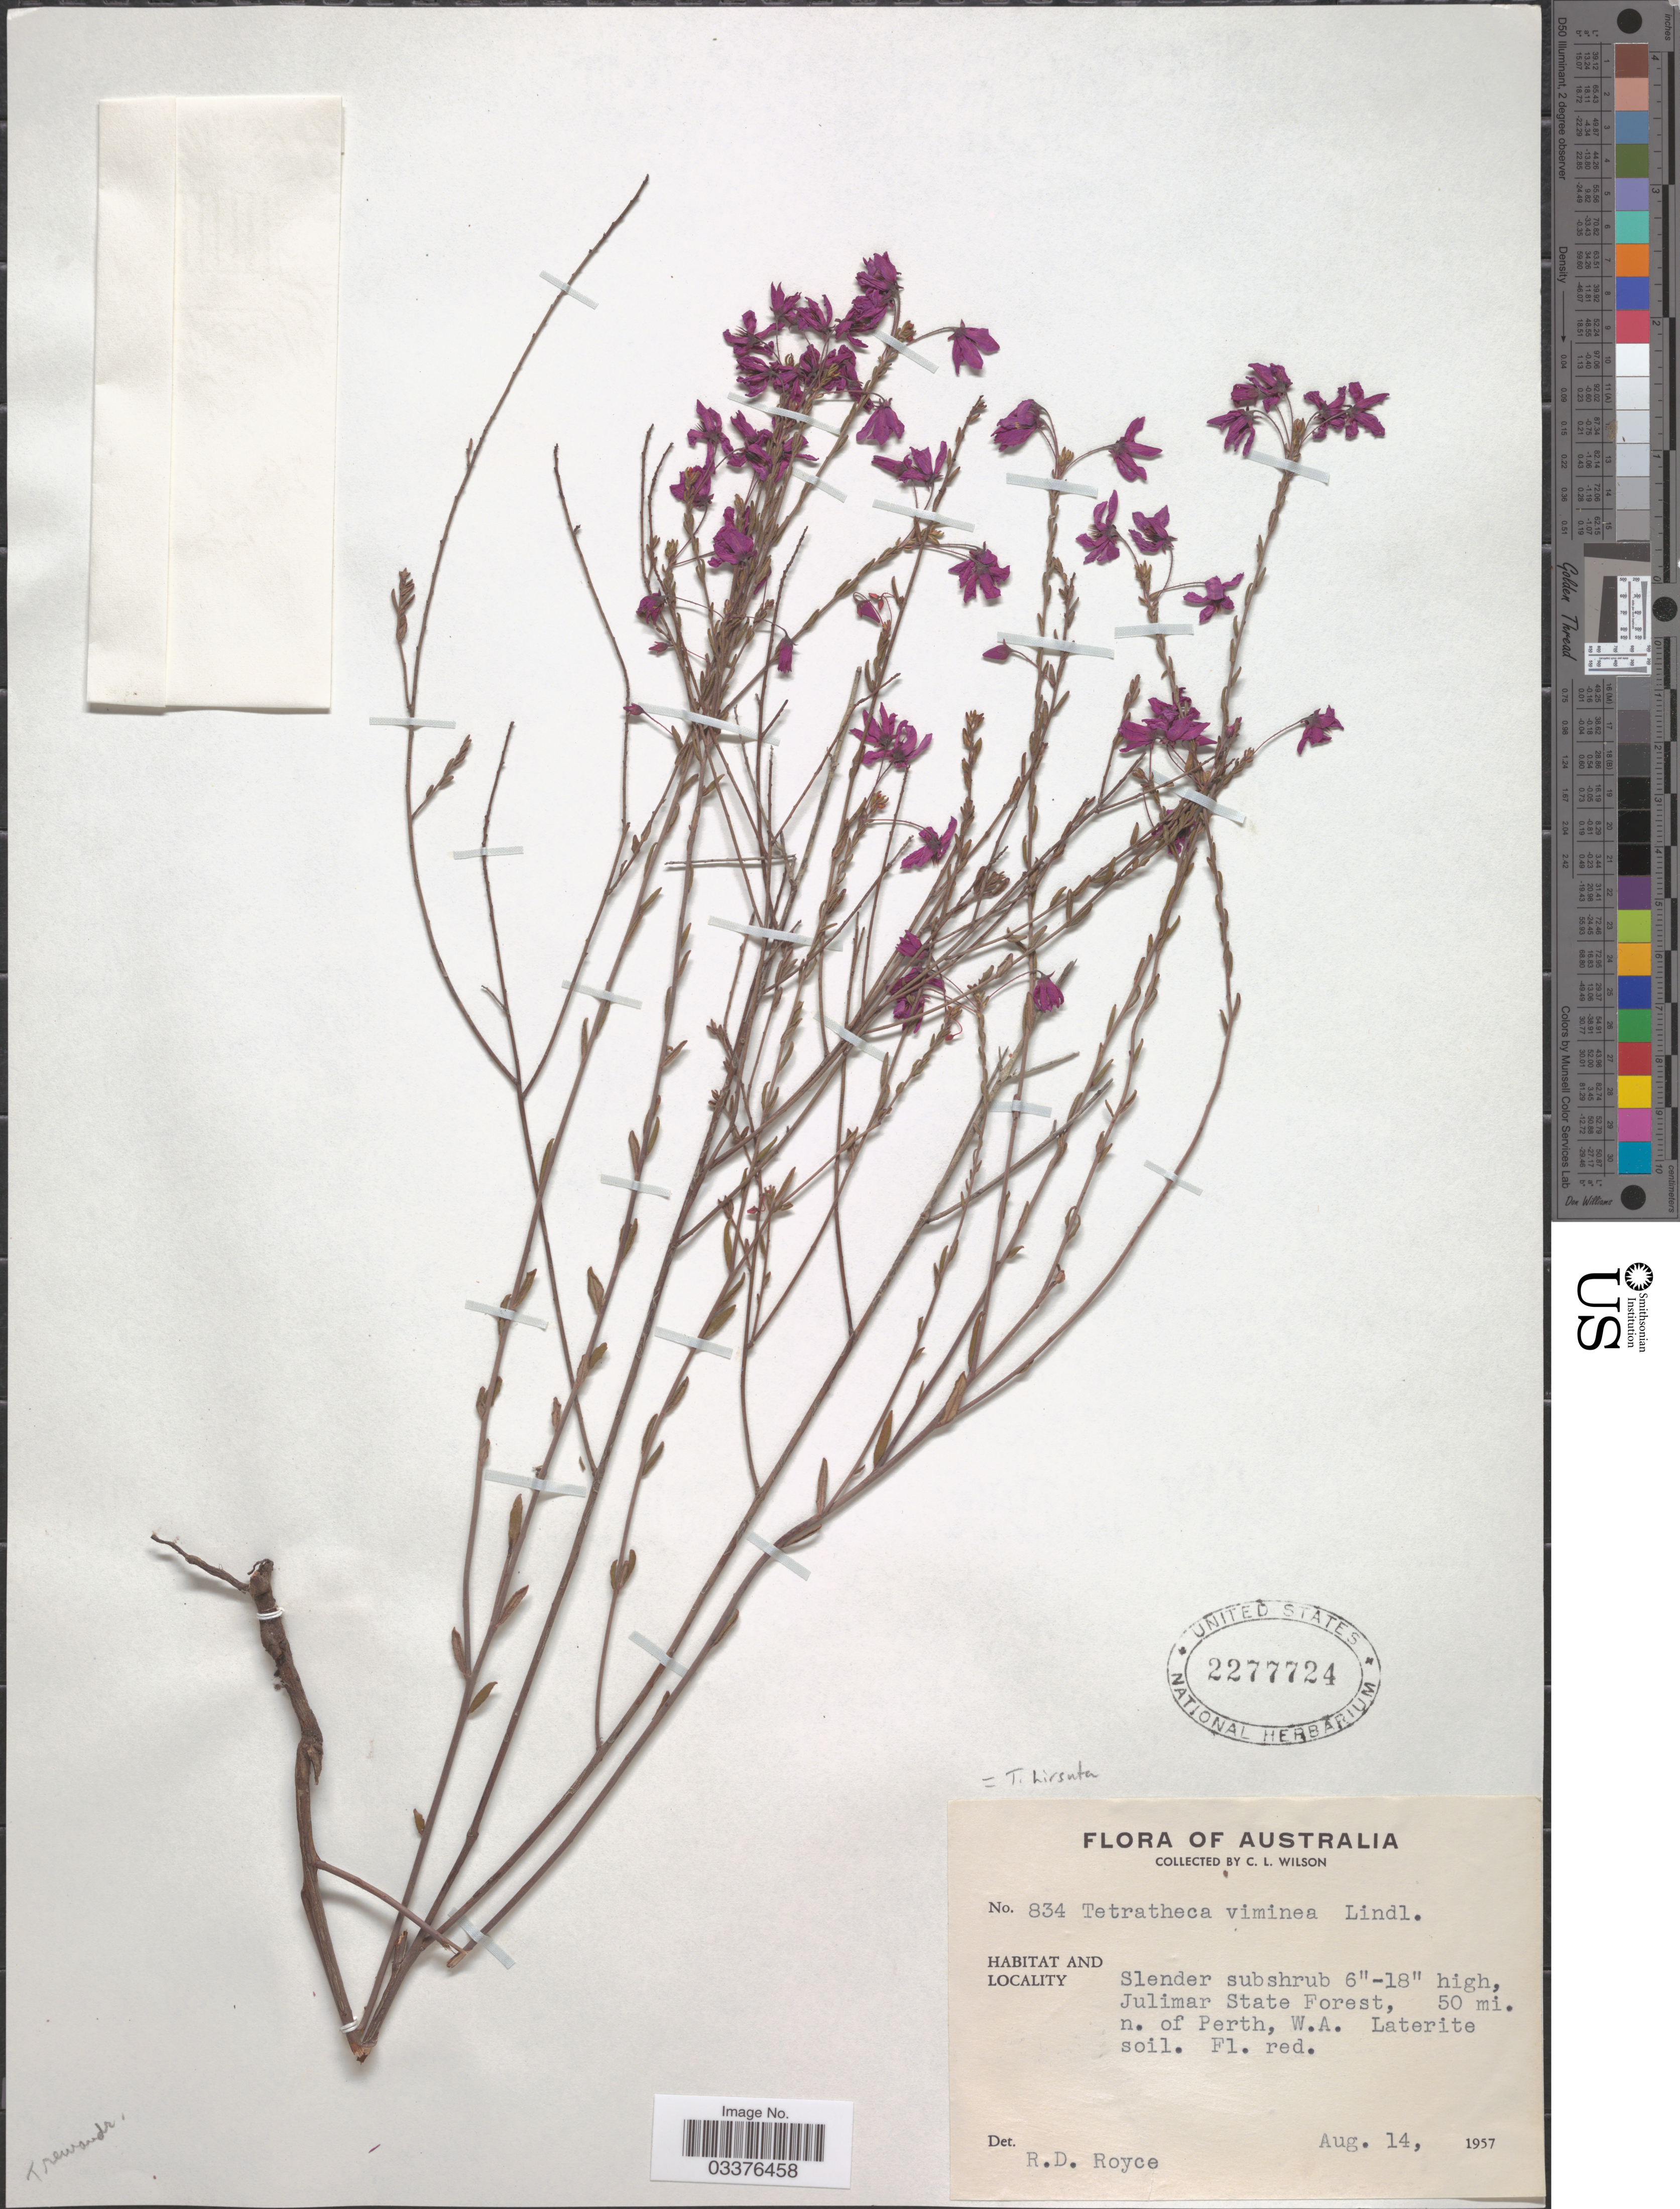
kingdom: Plantae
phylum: Tracheophyta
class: Magnoliopsida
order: Oxalidales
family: Elaeocarpaceae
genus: Tetratheca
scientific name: Tetratheca hirsuta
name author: Lindl.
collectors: C. L. Wilson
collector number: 834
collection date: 1957-08-14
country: Australia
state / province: Western Australia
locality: Julimar State Forest, 50 mi. n. of Perth, W.A.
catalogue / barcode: US 2277724